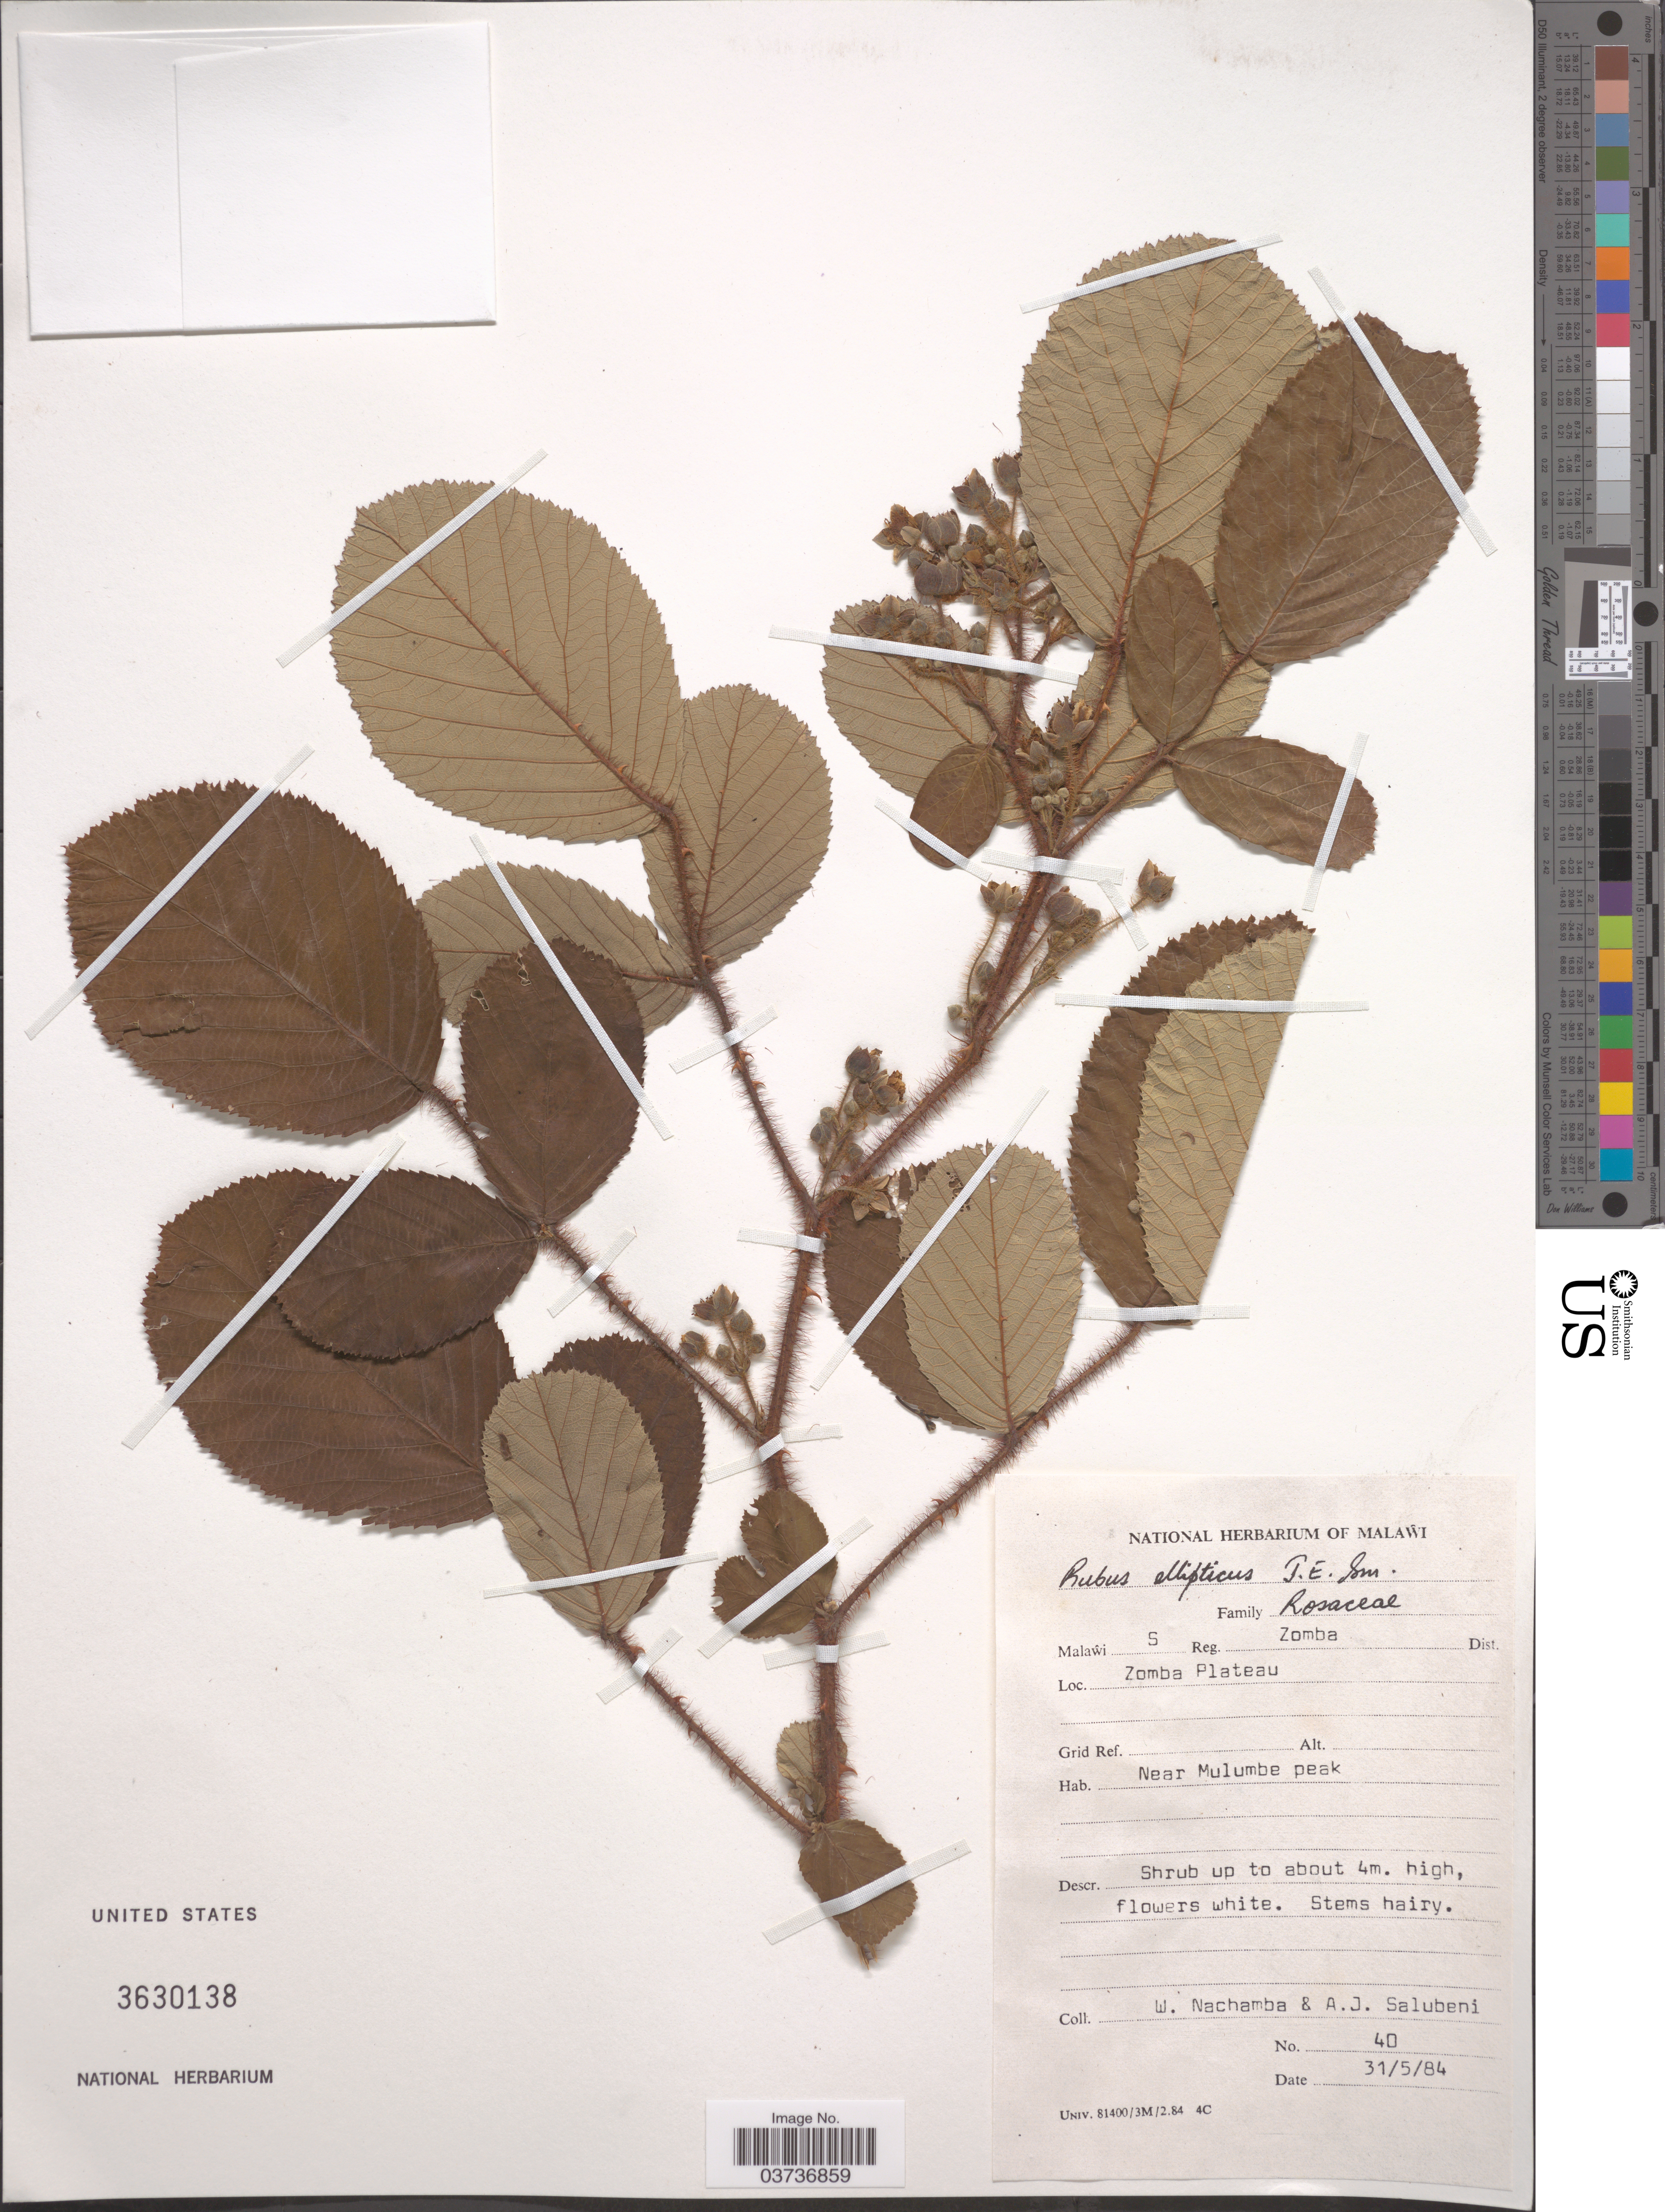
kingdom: Plantae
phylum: Tracheophyta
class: Magnoliopsida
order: Rosales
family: Rosaceae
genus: Rubus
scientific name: Rubus ellipticus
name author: Sm.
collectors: W. Nachamba & A. J. Salubeni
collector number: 40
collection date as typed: Transcribed d/m/y: 31/5/84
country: Malawi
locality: Malawi S Reg. Zomba Dist. Zomba Plateau. Near Mulumbe peak.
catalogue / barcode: US 3630138